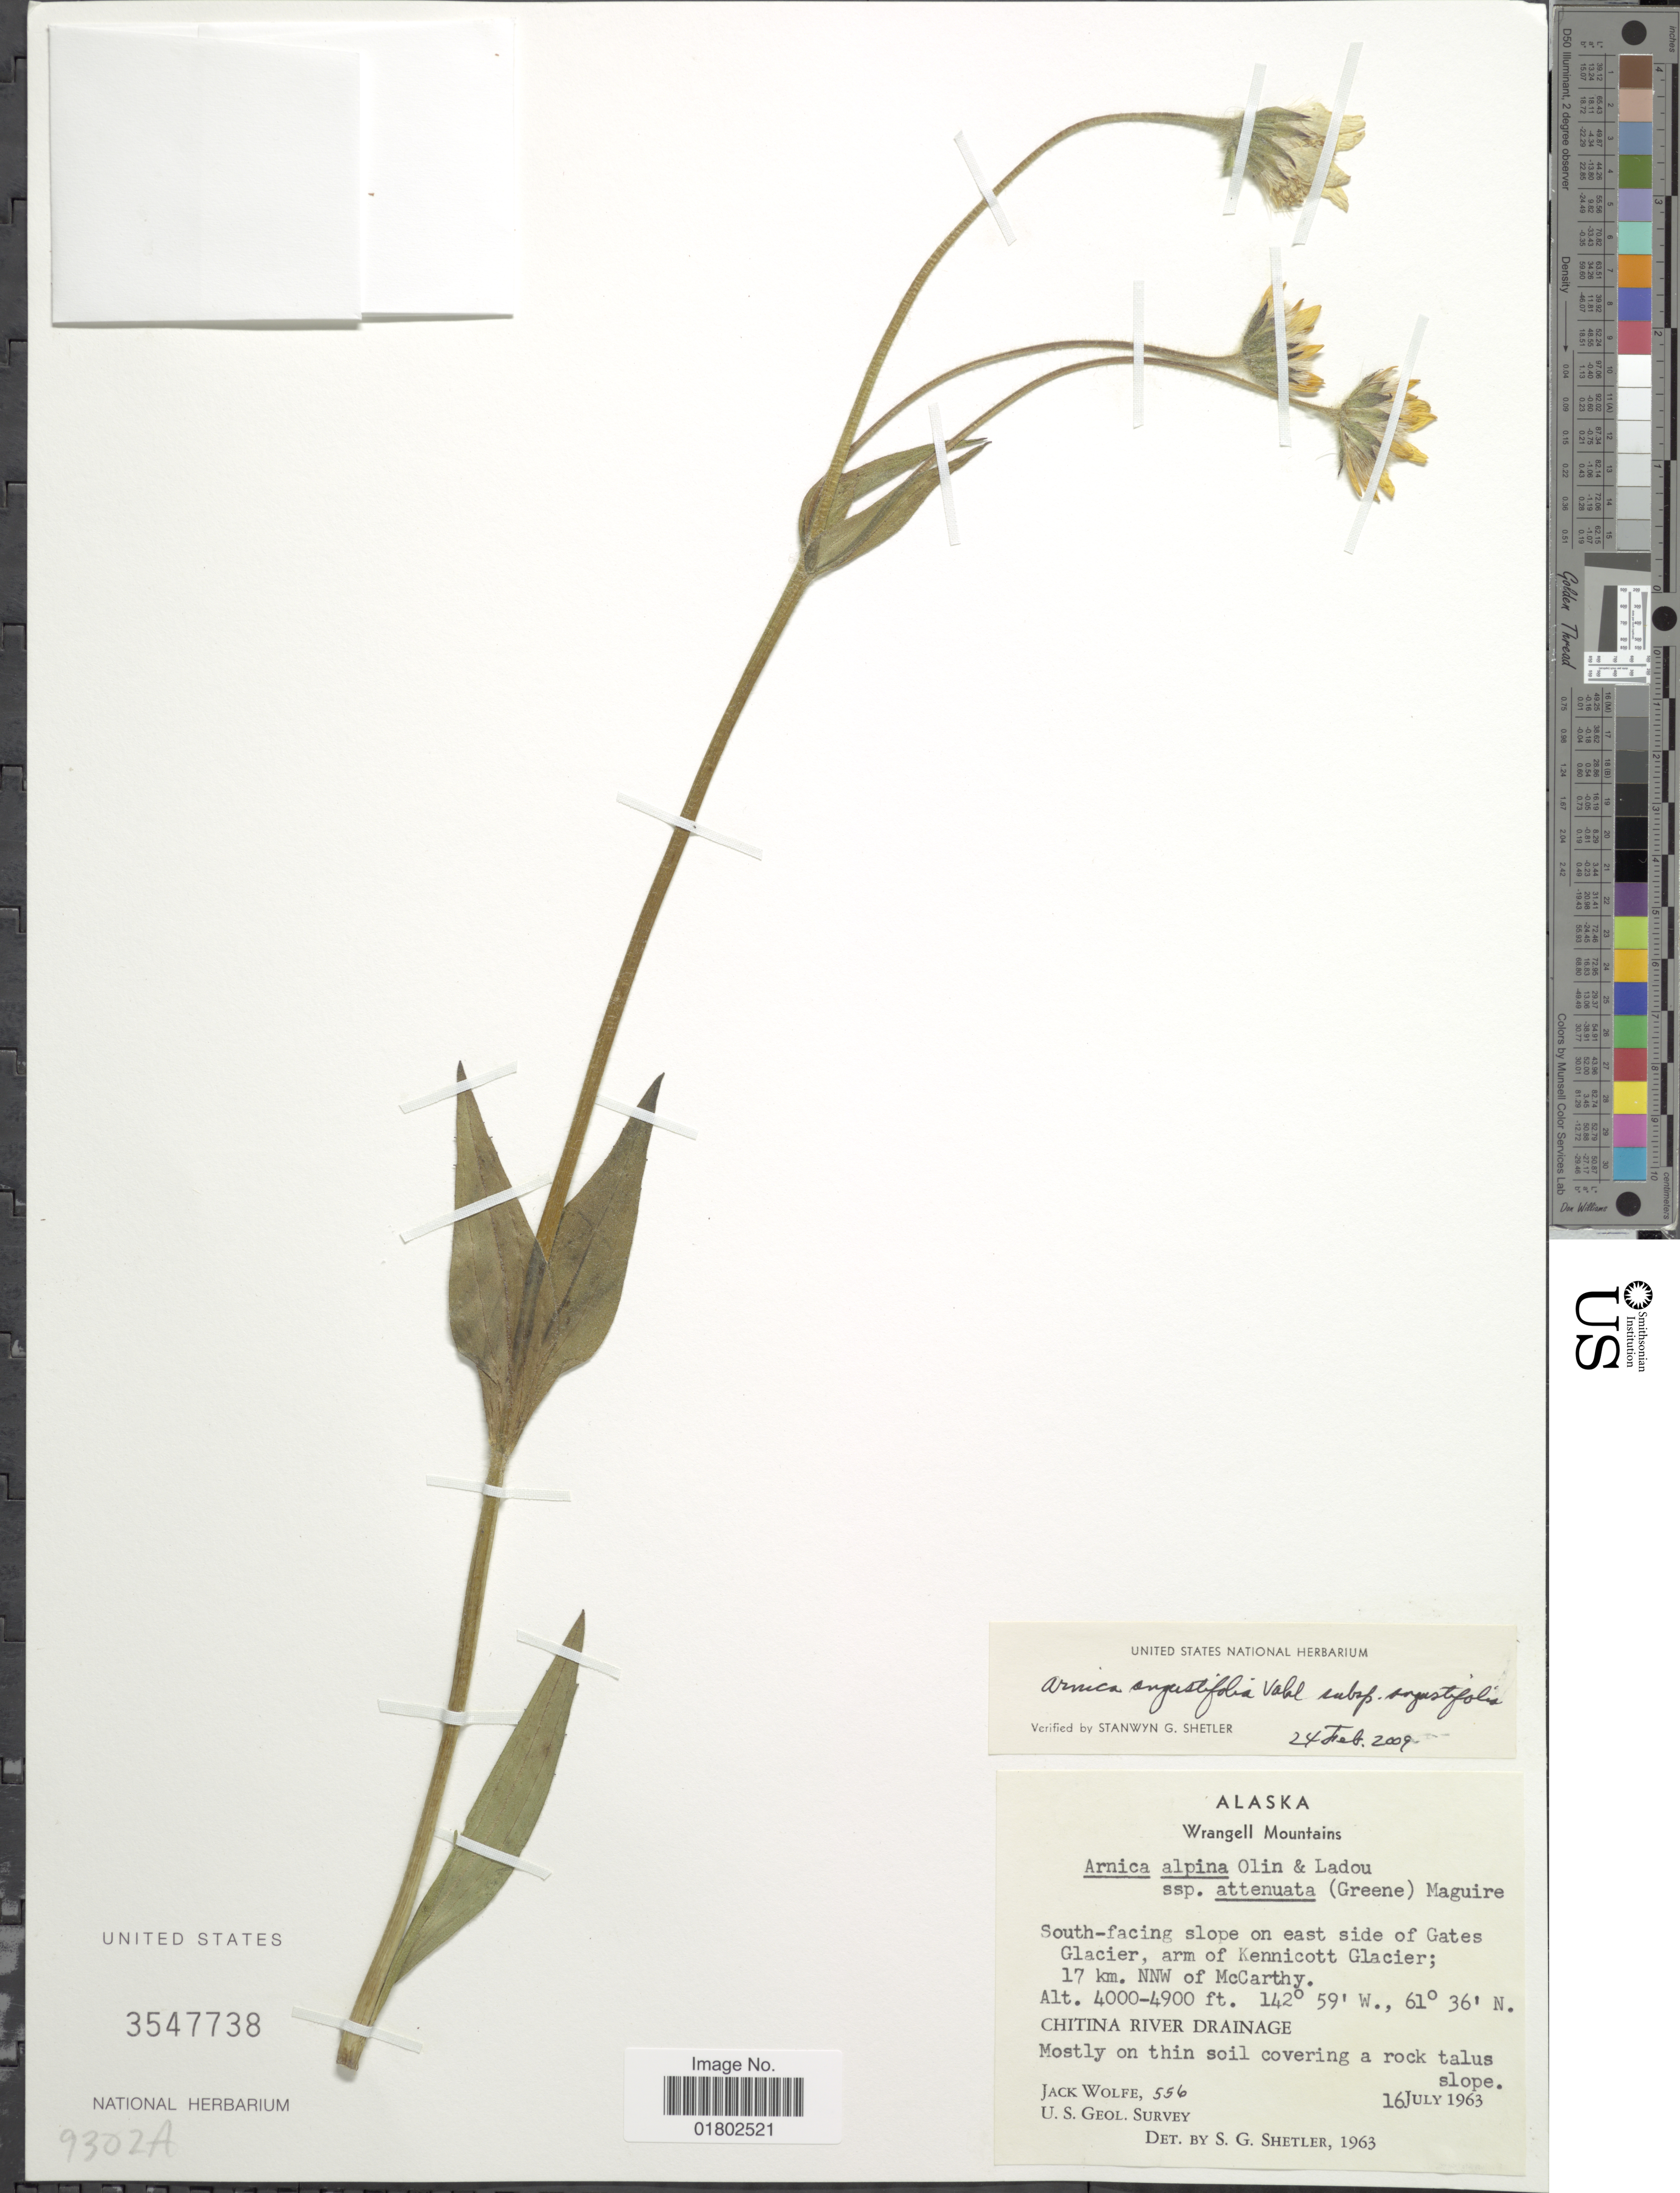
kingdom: Plantae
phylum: Tracheophyta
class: Magnoliopsida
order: Asterales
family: Asteraceae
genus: Arnica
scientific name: Arnica angustifolia subsp. angustifolia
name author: Vahl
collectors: J. Wolfe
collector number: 556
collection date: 1963-07-16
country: United States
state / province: Alaska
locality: South-facing slope on east side of Gates Glacier, arm of Kennicott Glacier, 17 km. NNW of McCarthy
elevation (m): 1219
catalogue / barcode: US 3547738